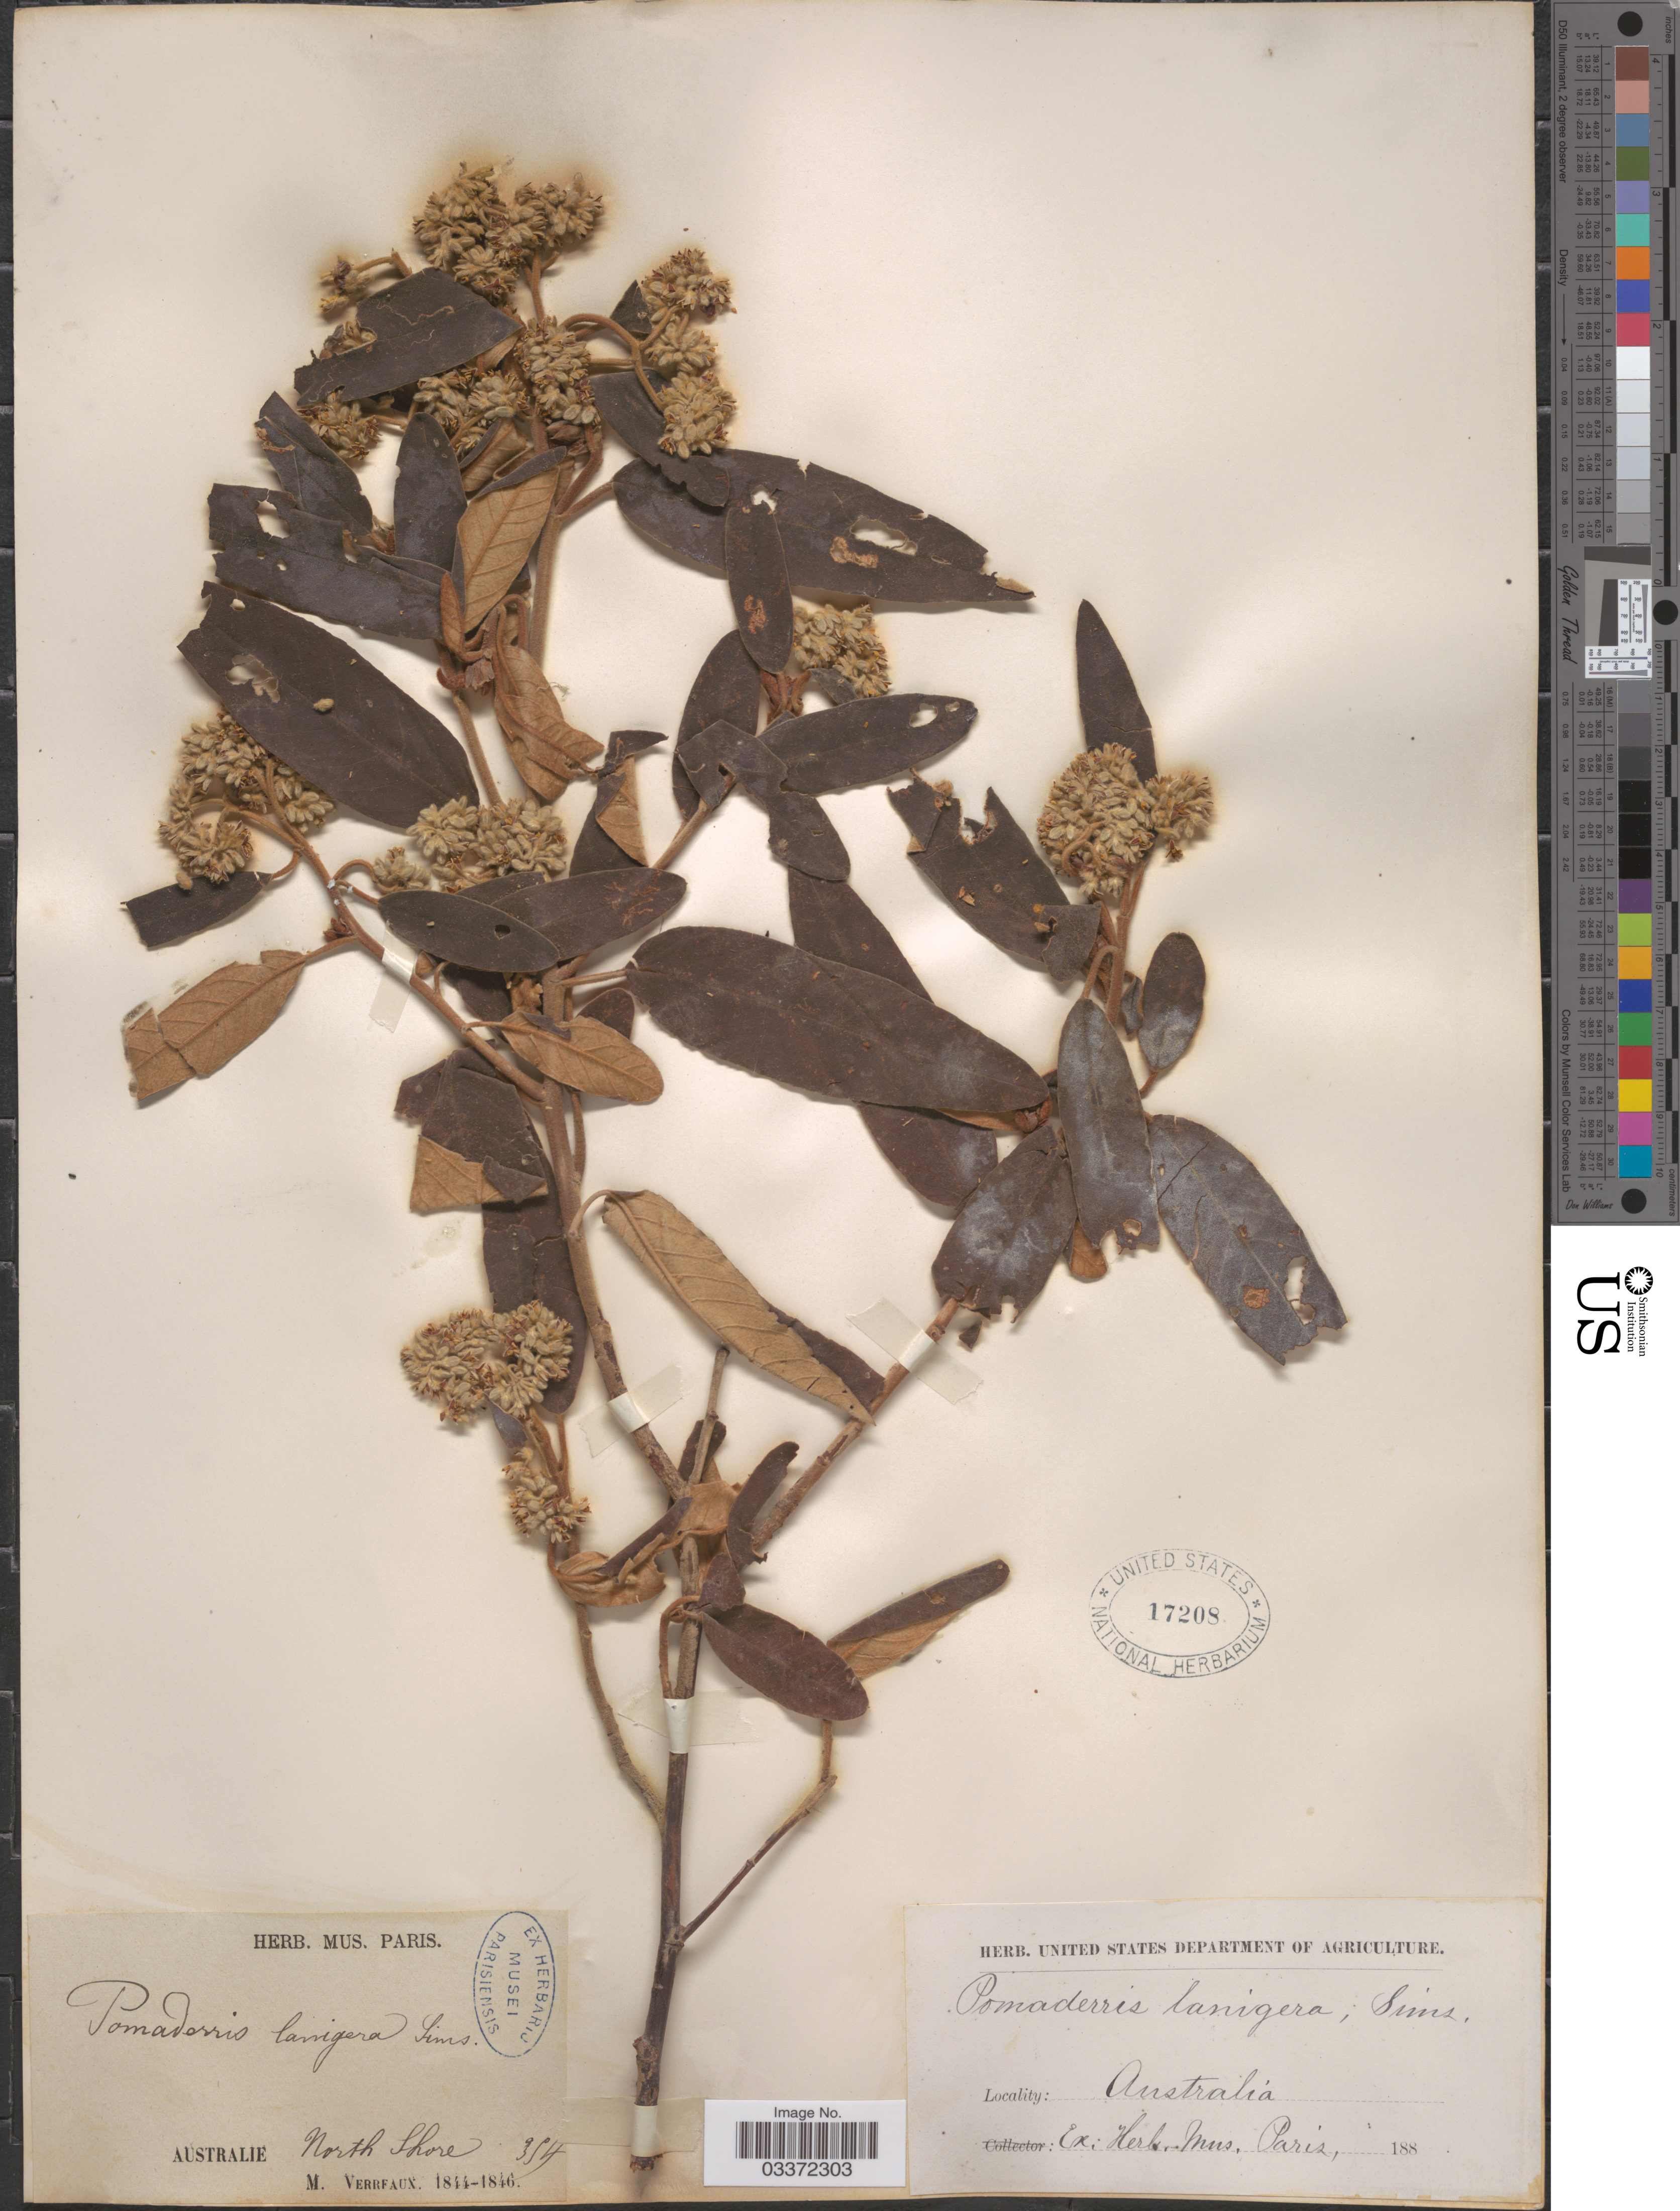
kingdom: Plantae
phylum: Tracheophyta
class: Magnoliopsida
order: Rosales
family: Rhamnaceae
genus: Pomaderris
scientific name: Pomaderris lanigera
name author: (Andrews) Sims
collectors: M. Verrfaux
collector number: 354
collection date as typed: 188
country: Australia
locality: North Shore.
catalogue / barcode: US 17208